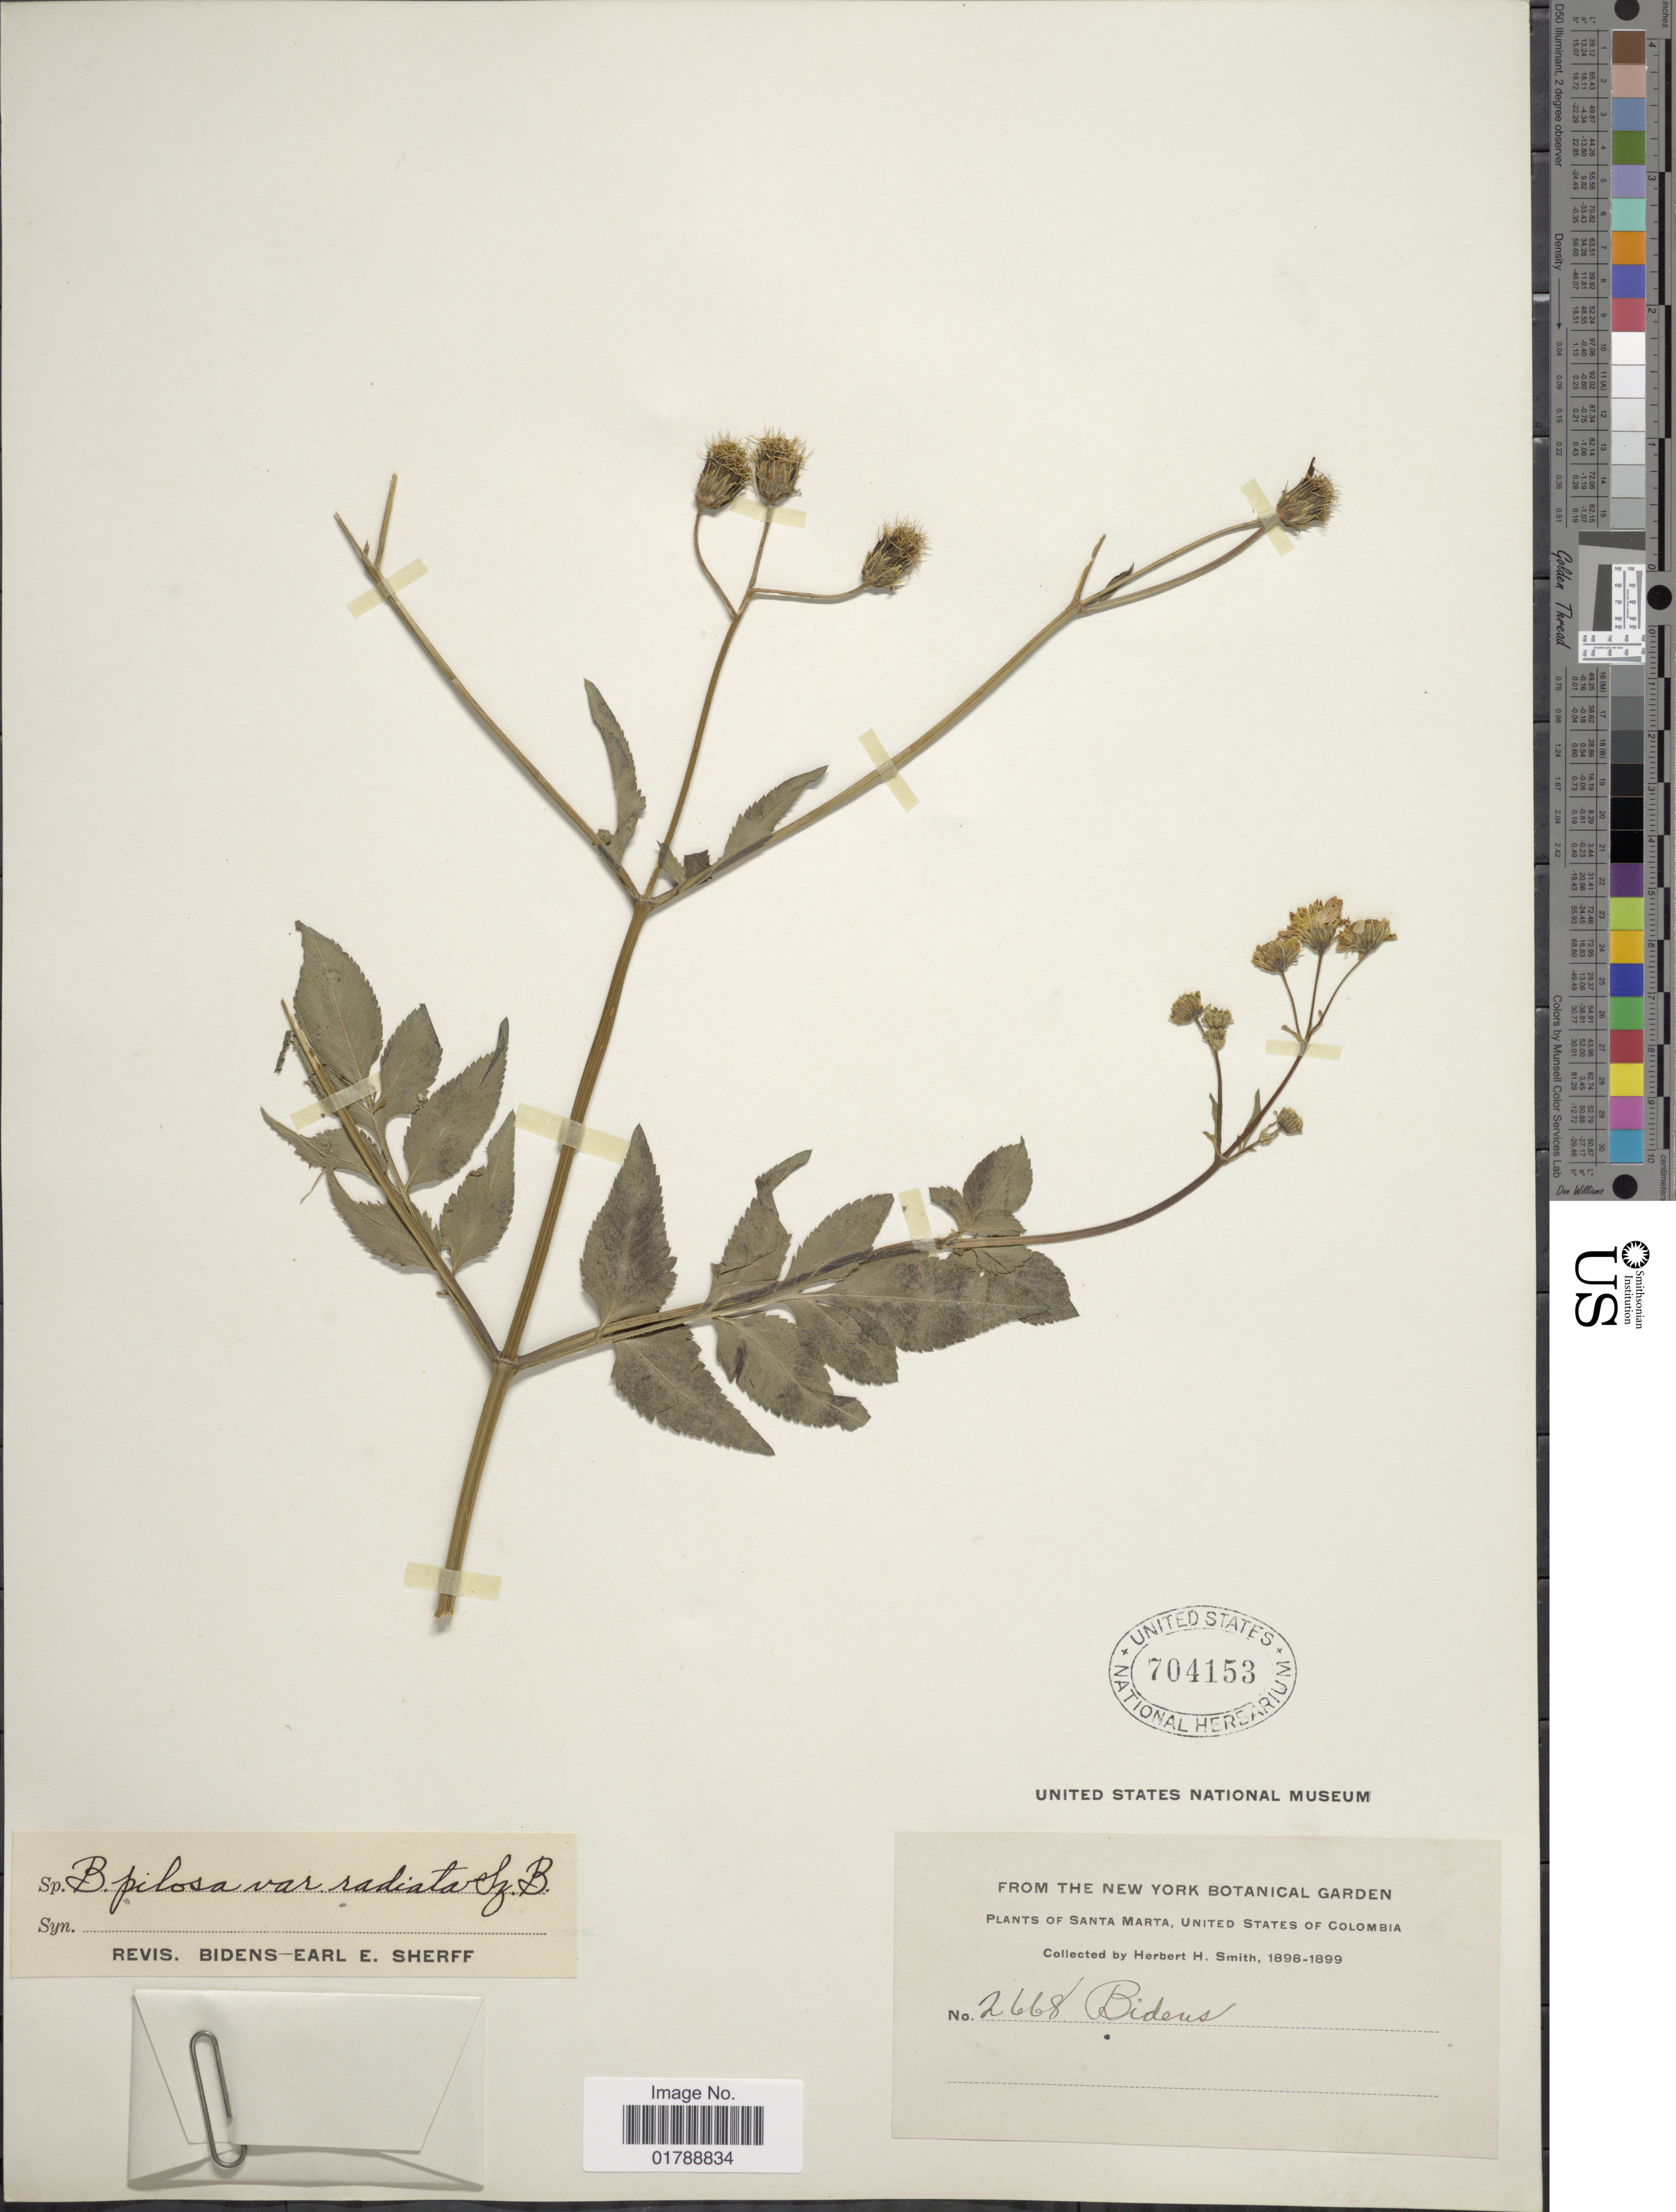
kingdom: Plantae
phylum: Tracheophyta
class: Magnoliopsida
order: Asterales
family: Asteraceae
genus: Bidens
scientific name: Bidens pilosa var. radiata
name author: (Sch. Bip.) J.A. Schmidt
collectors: Herbert H. Smith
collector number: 2668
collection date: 1898/1899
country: Colombia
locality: Santa Marta, United States of Colombia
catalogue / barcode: US 704153